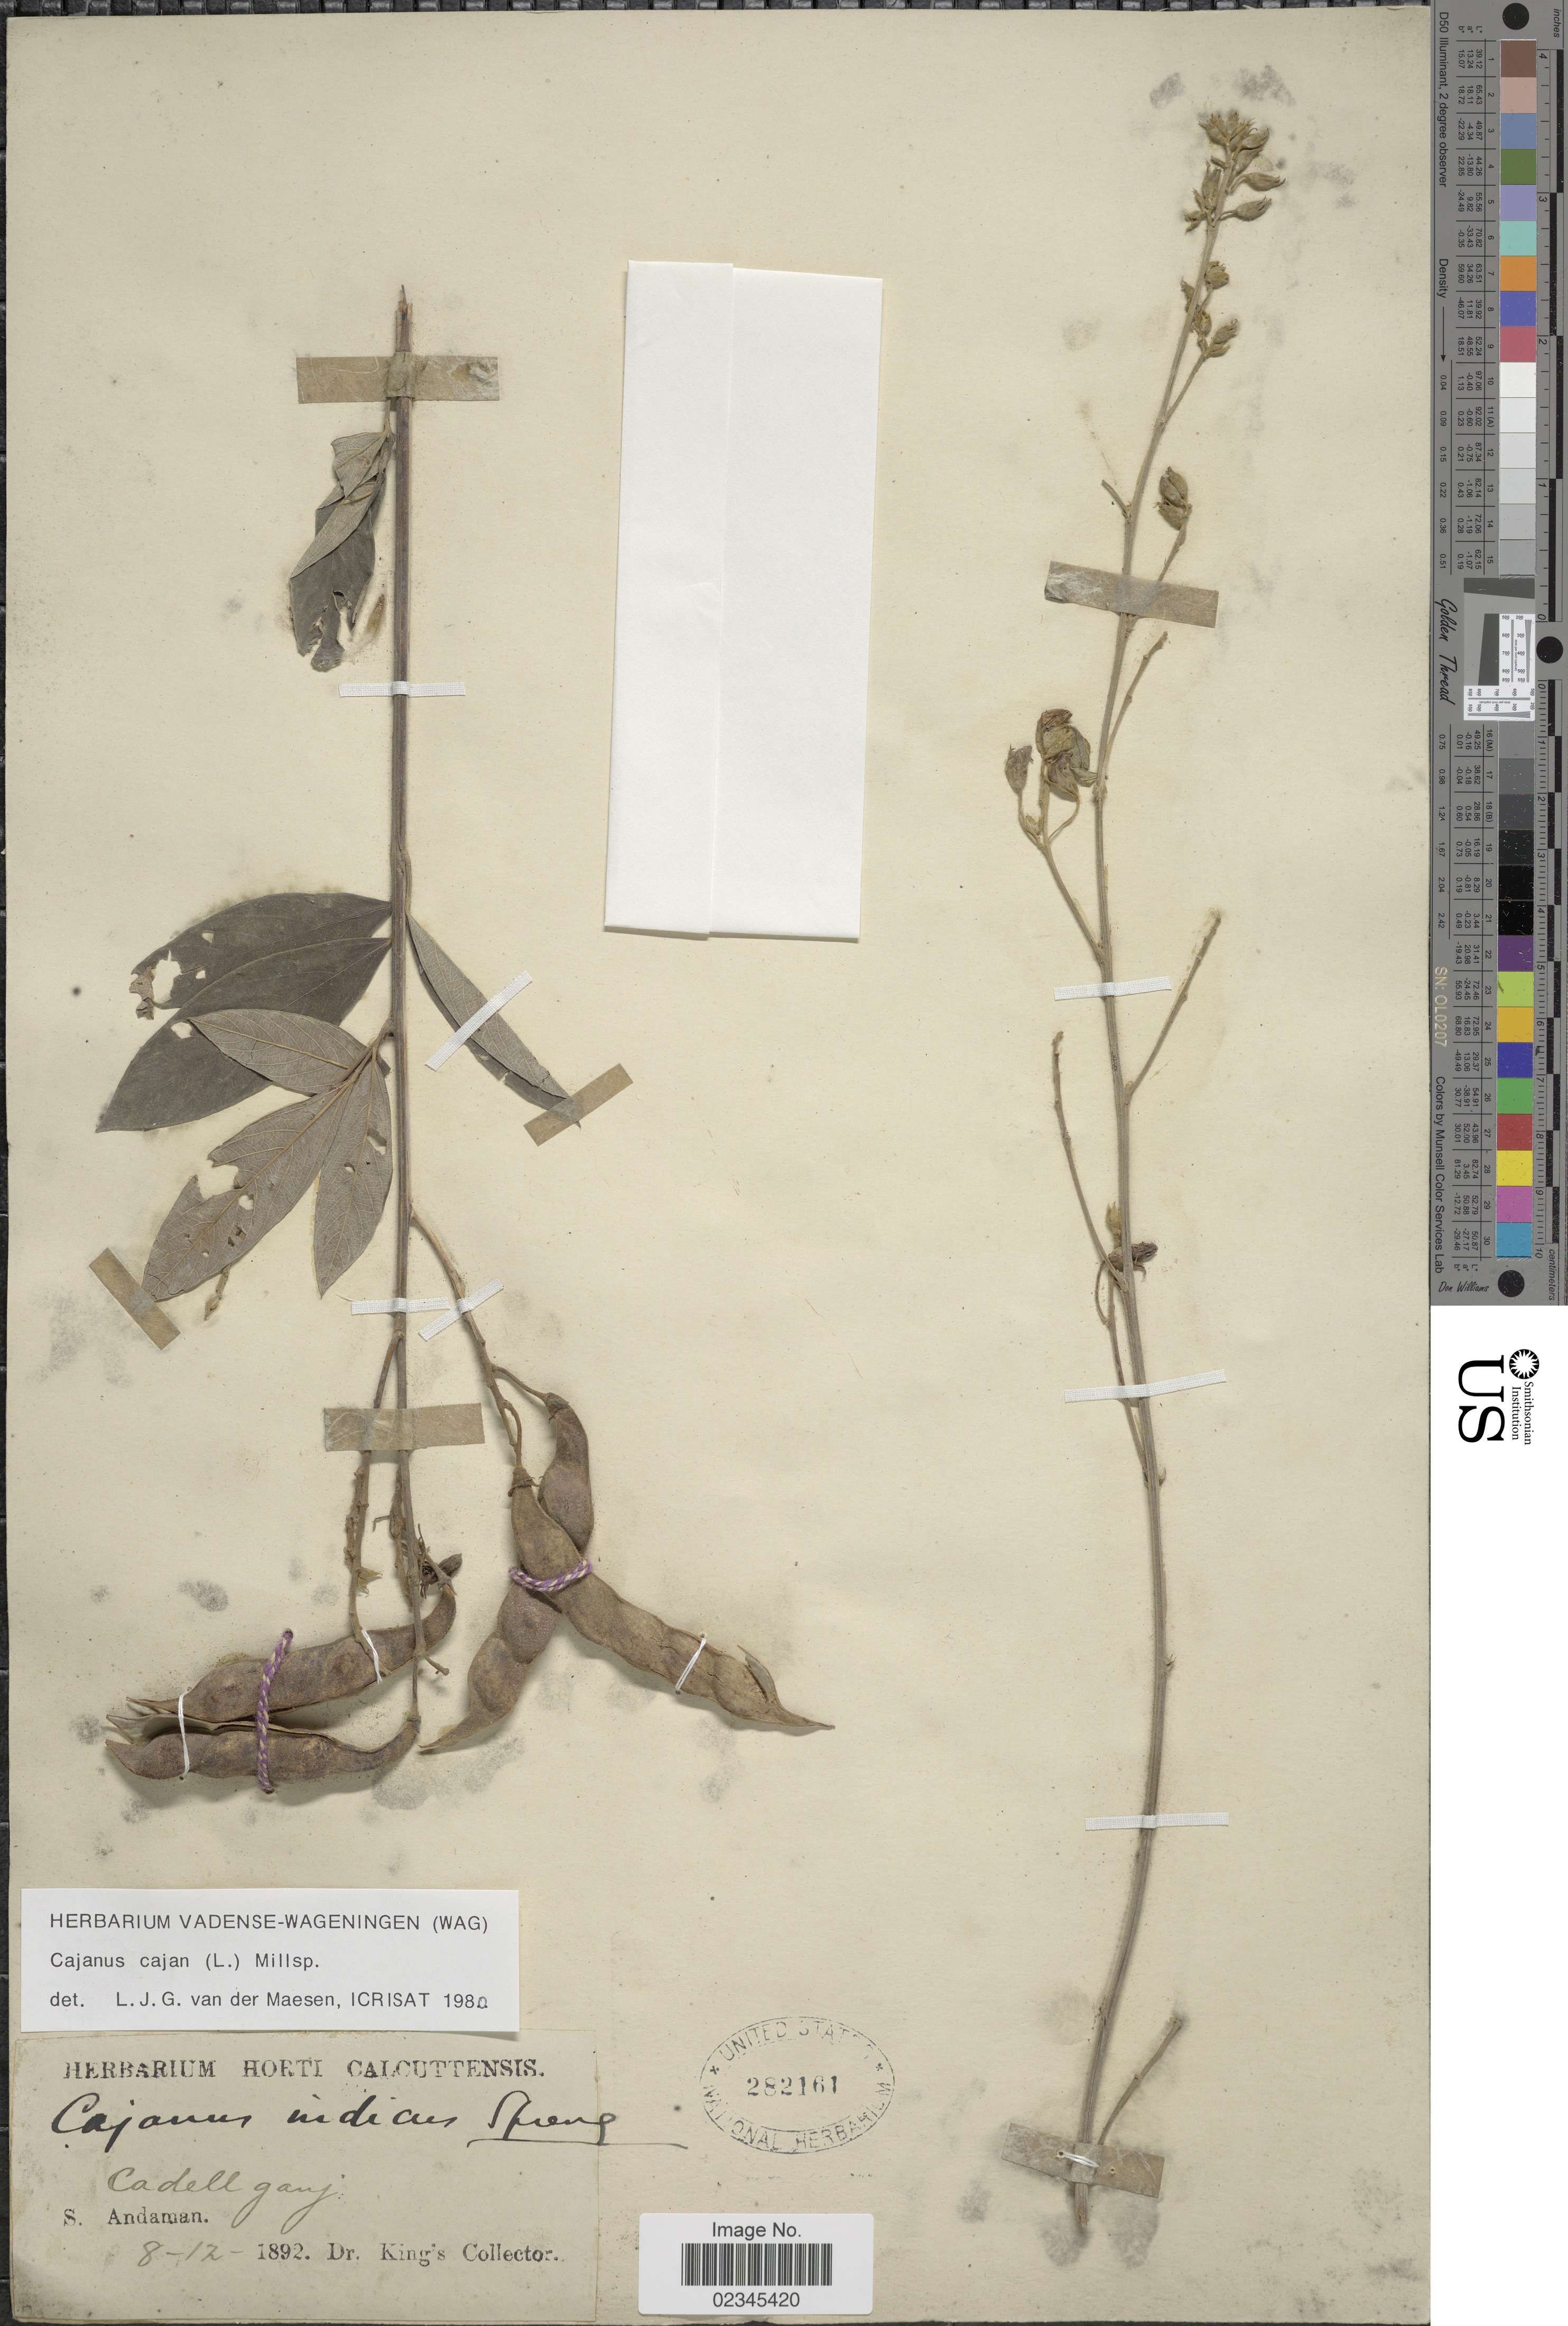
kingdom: Plantae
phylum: Tracheophyta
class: Magnoliopsida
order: Fabales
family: Fabaceae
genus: Cajanus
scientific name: Cajanus cajan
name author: (L.) Huth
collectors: Dr. King's collector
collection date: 1892-12-08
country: India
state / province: Andaman and Nicobar Islands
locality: S. Andaman. Cadell ganj [unsure placement]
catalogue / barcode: US 282161